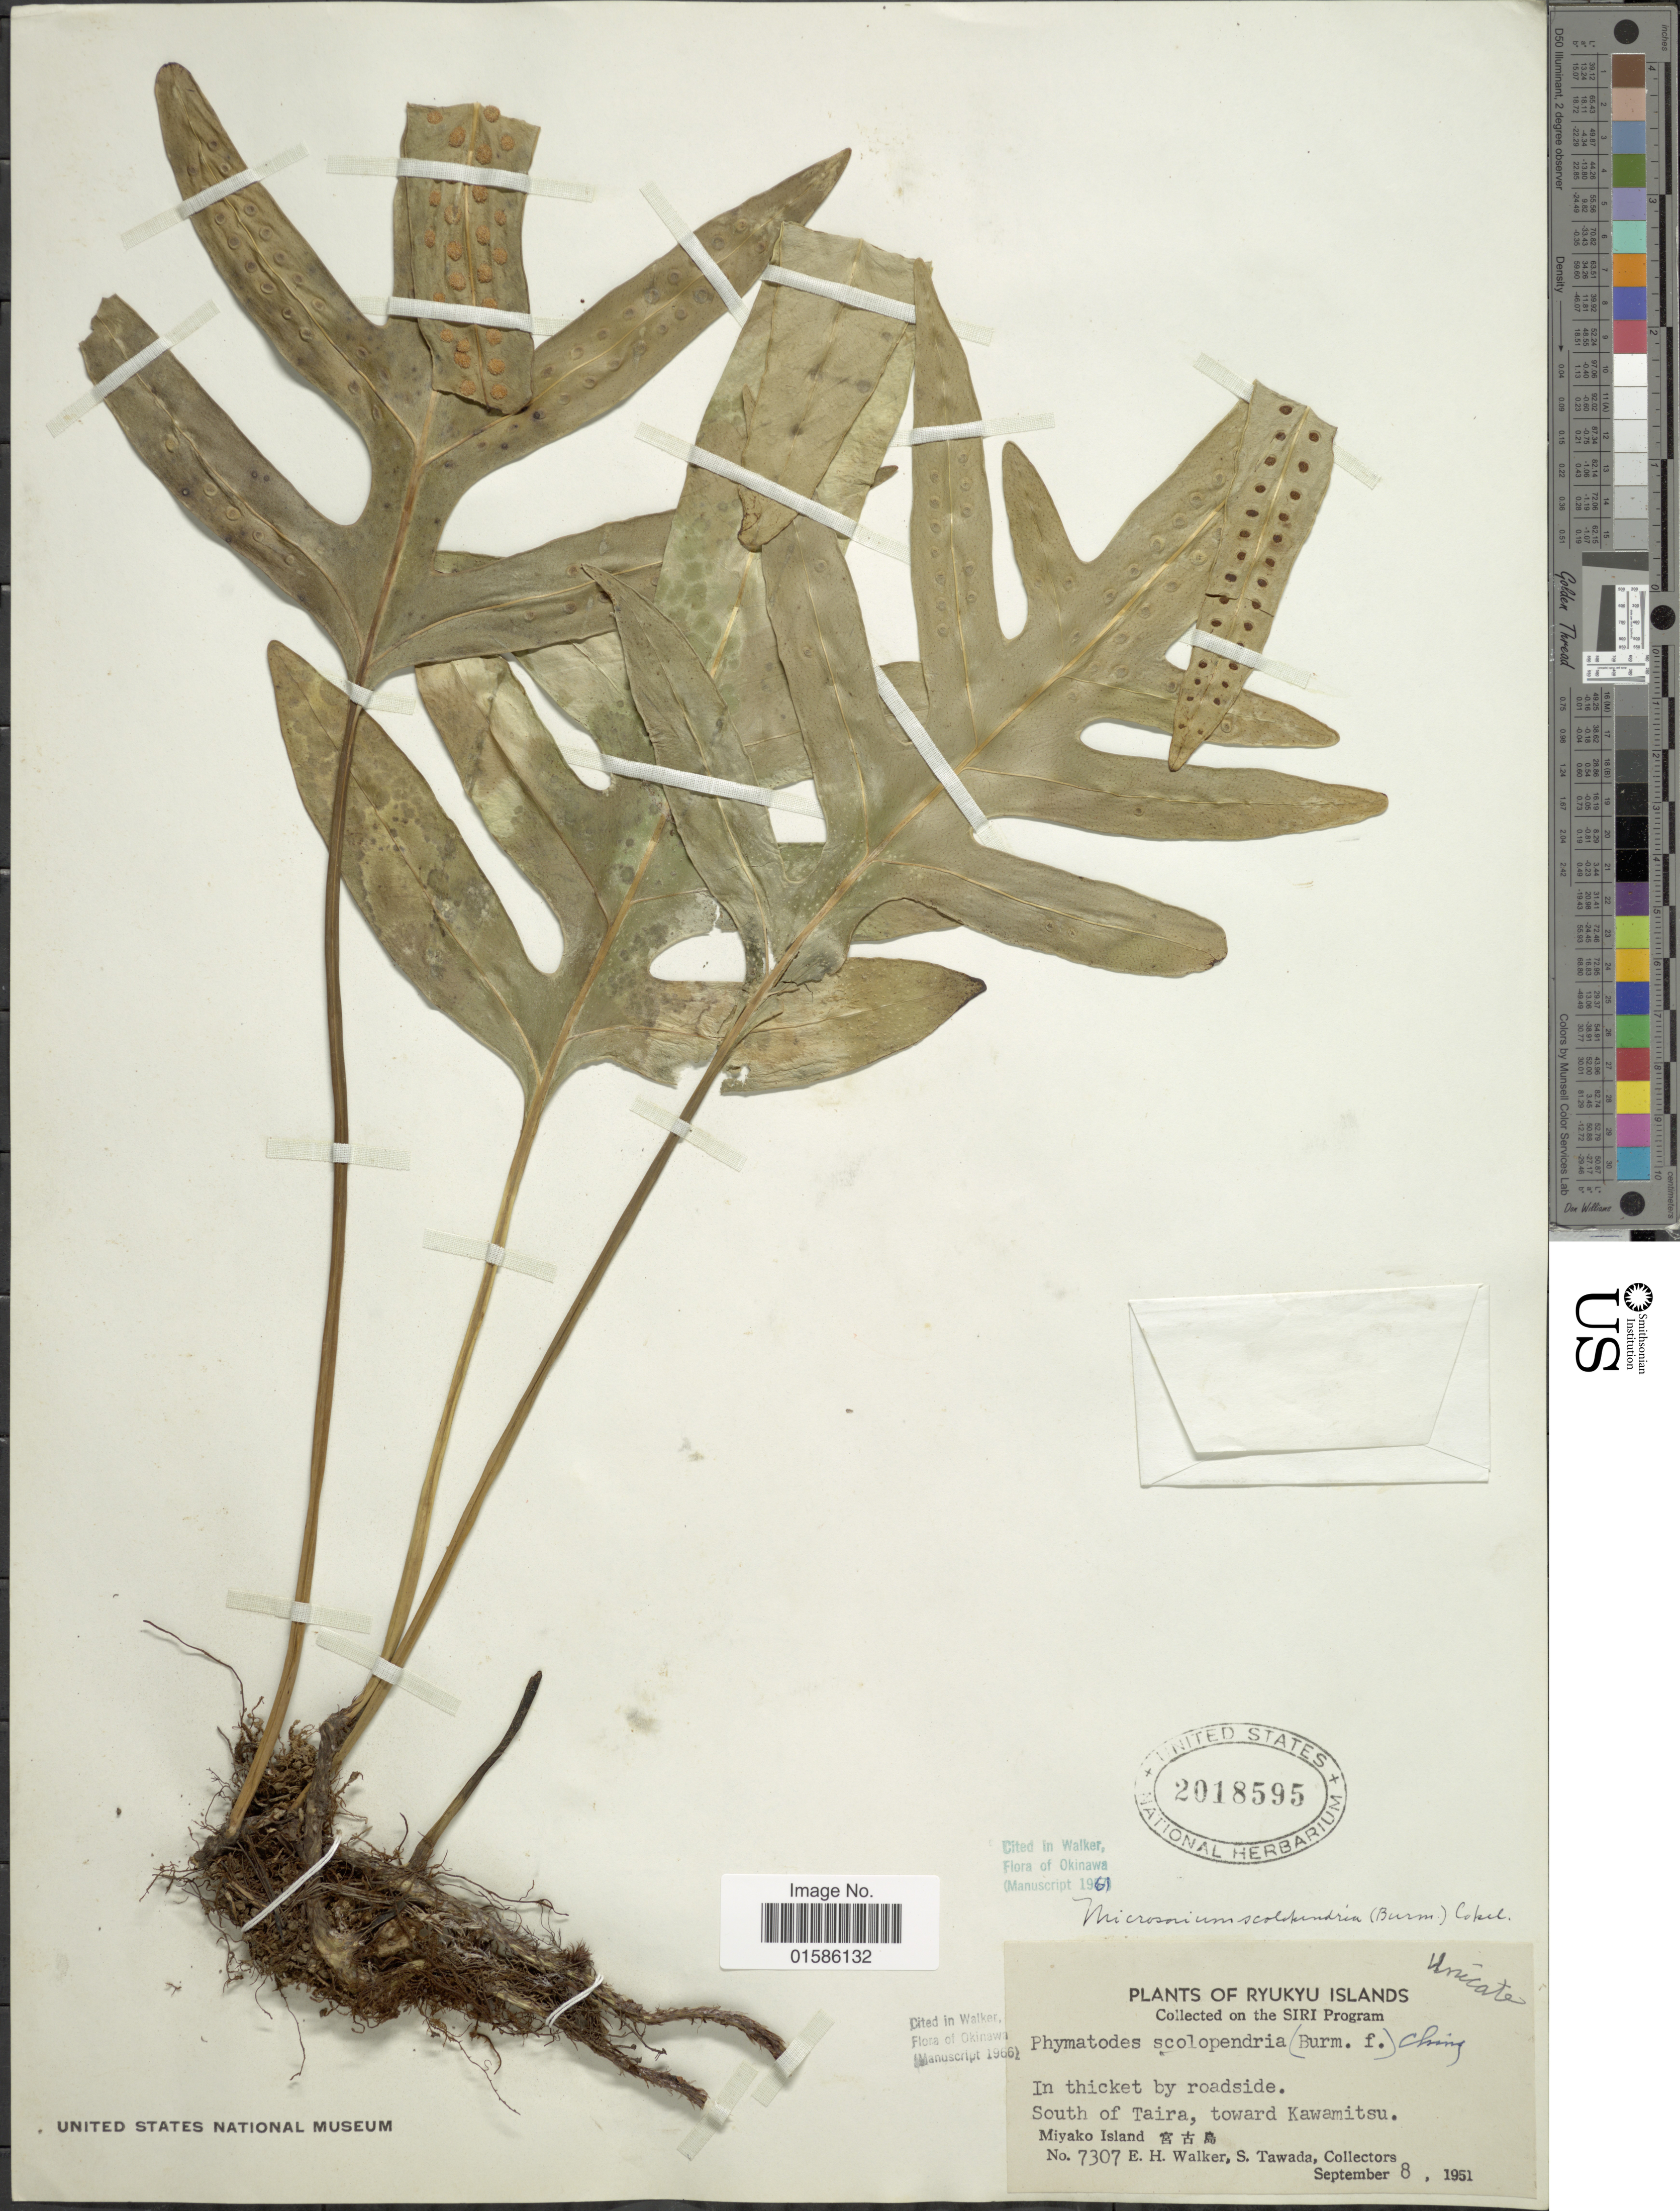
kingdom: Plantae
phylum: Tracheophyta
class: Polypodiopsida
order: Polypodiales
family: Polypodiaceae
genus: Microsorum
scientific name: Microsorum scolopendria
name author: (Burm. f.) Copel.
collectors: E. H. Walker & S. Tawada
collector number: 7307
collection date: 1951-09-08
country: Japan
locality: Ryukyu Islands, South of Taira, toward Kawamitsu, Miyako Island [Foreign script]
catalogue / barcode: US 2018595